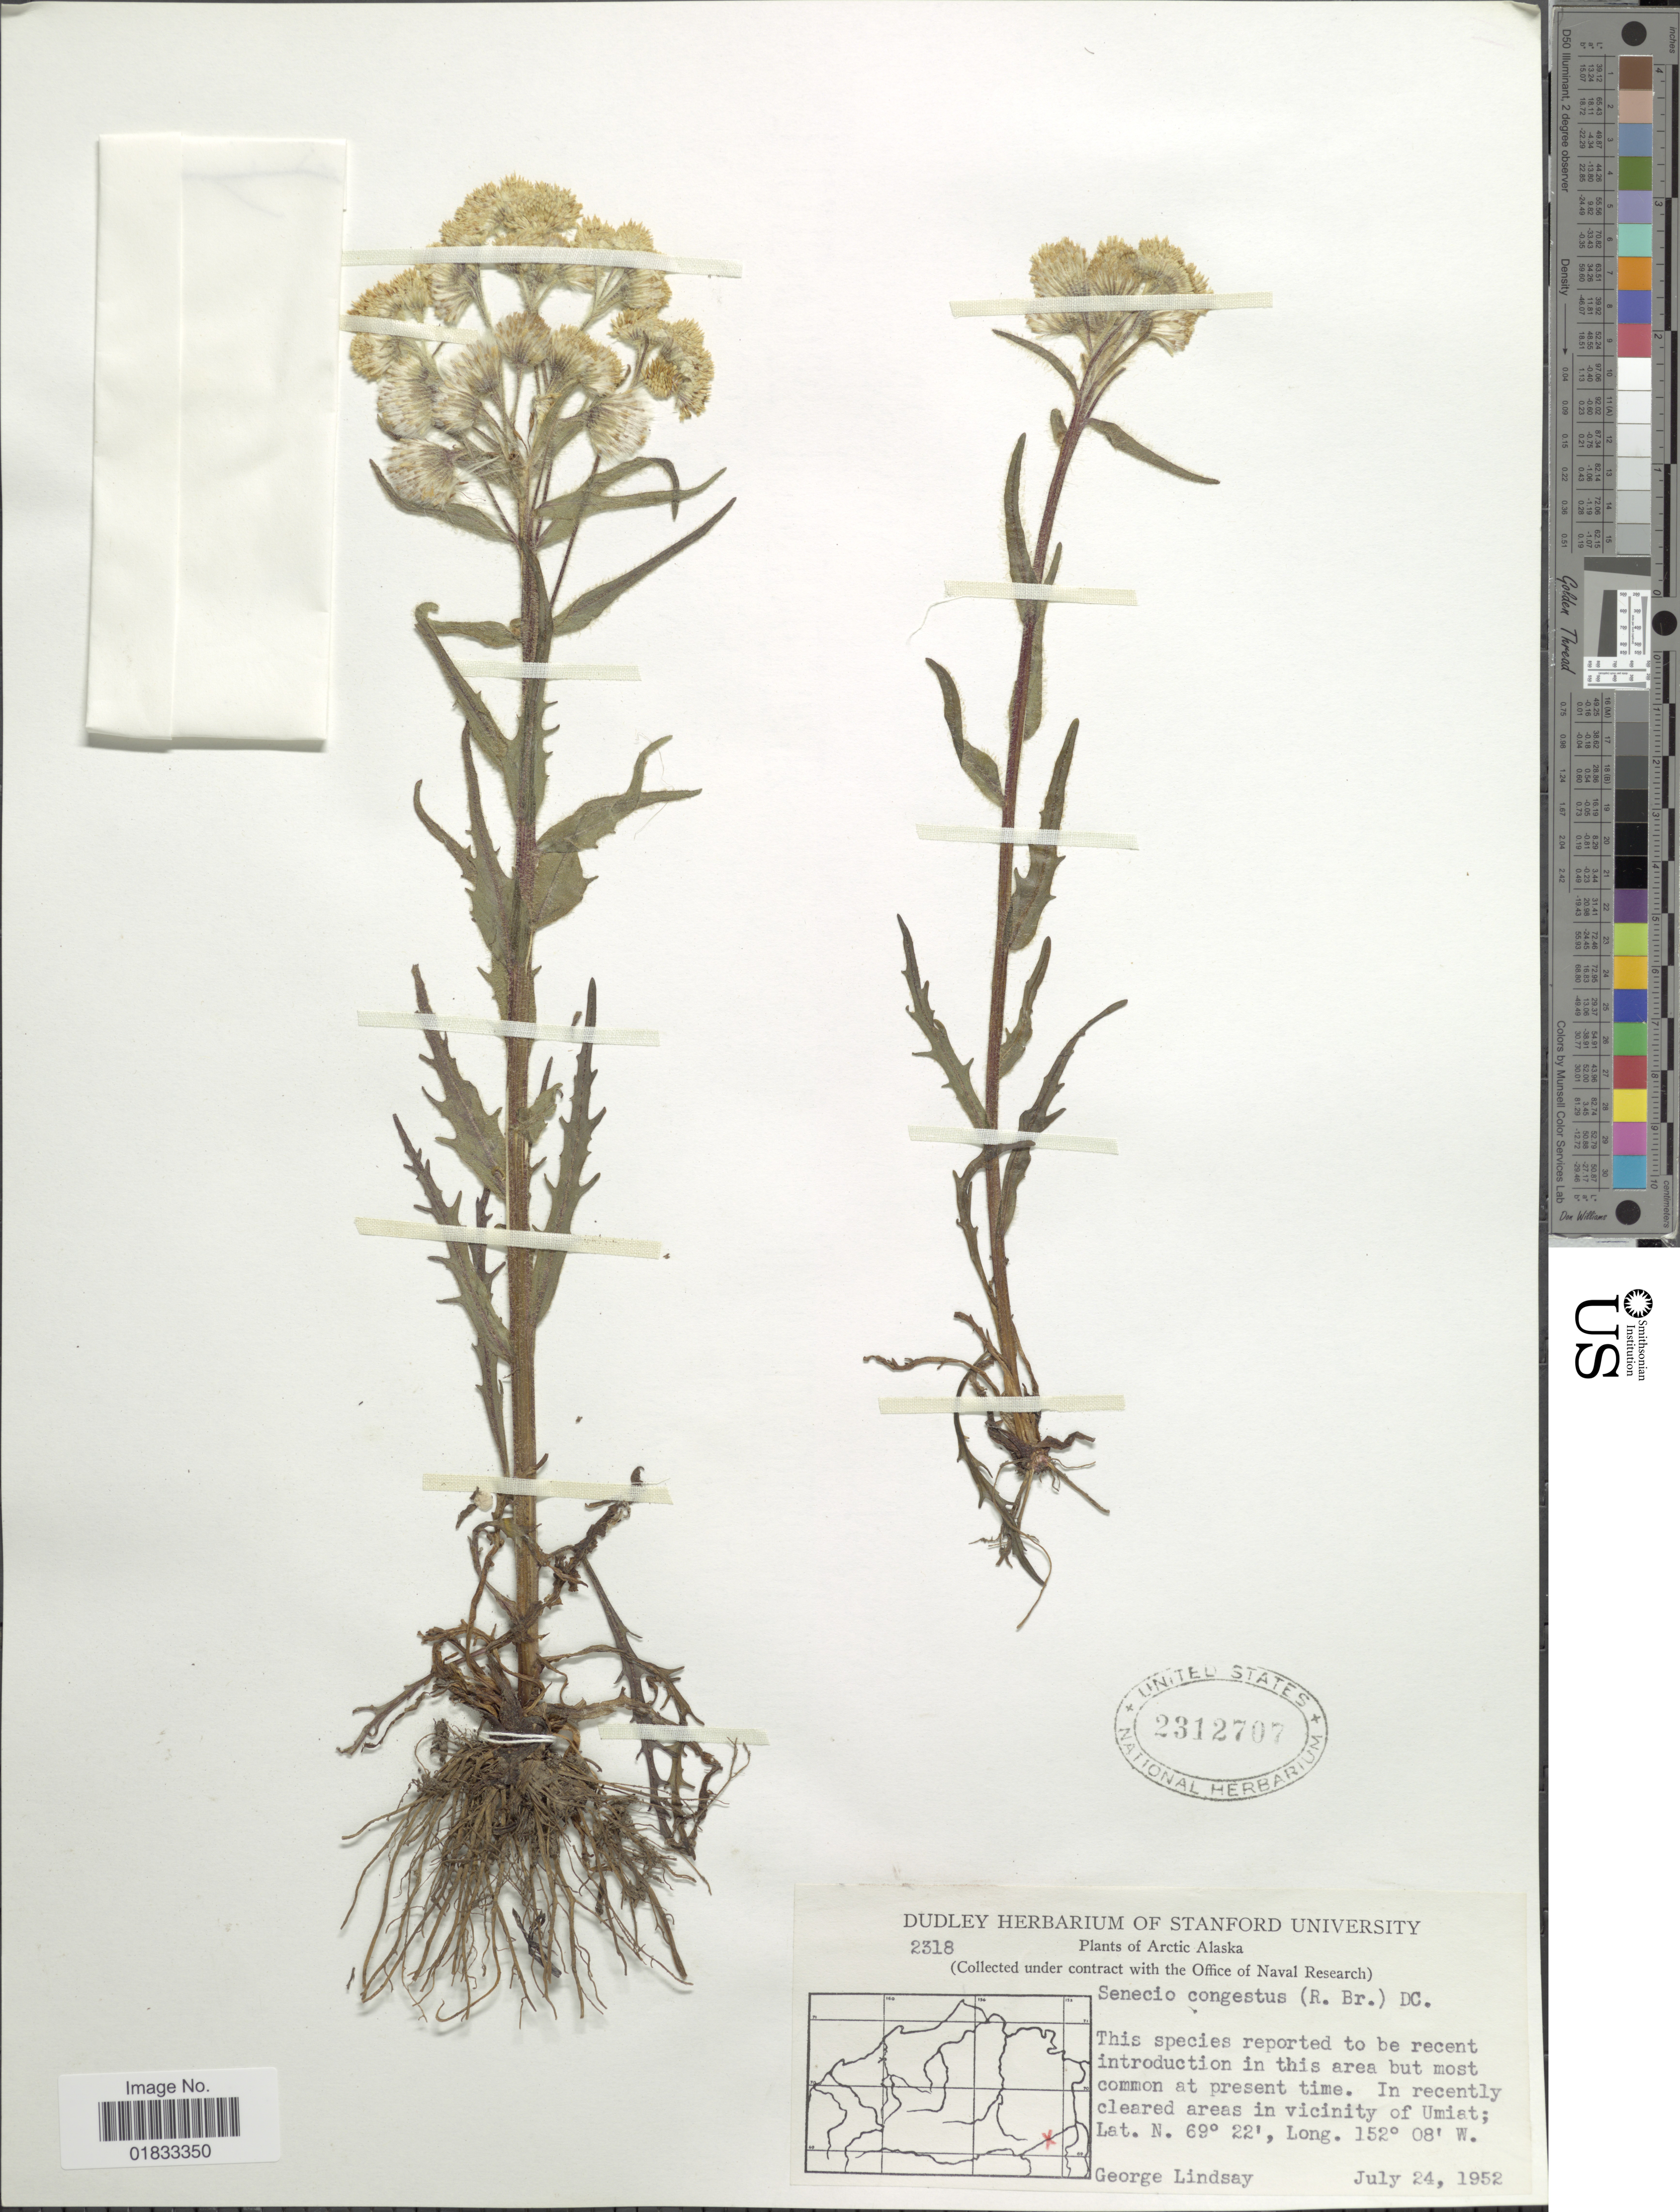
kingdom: Plantae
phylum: Tracheophyta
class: Magnoliopsida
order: Asterales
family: Asteraceae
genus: Tephroseris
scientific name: Tephroseris palustris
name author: (L.) Rchb.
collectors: G. Lindsay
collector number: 2318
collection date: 1952-07-24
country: United States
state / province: Alaska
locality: Arctic Alaska, in recently cleared areas in vicinity of Umiat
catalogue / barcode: US 2312707